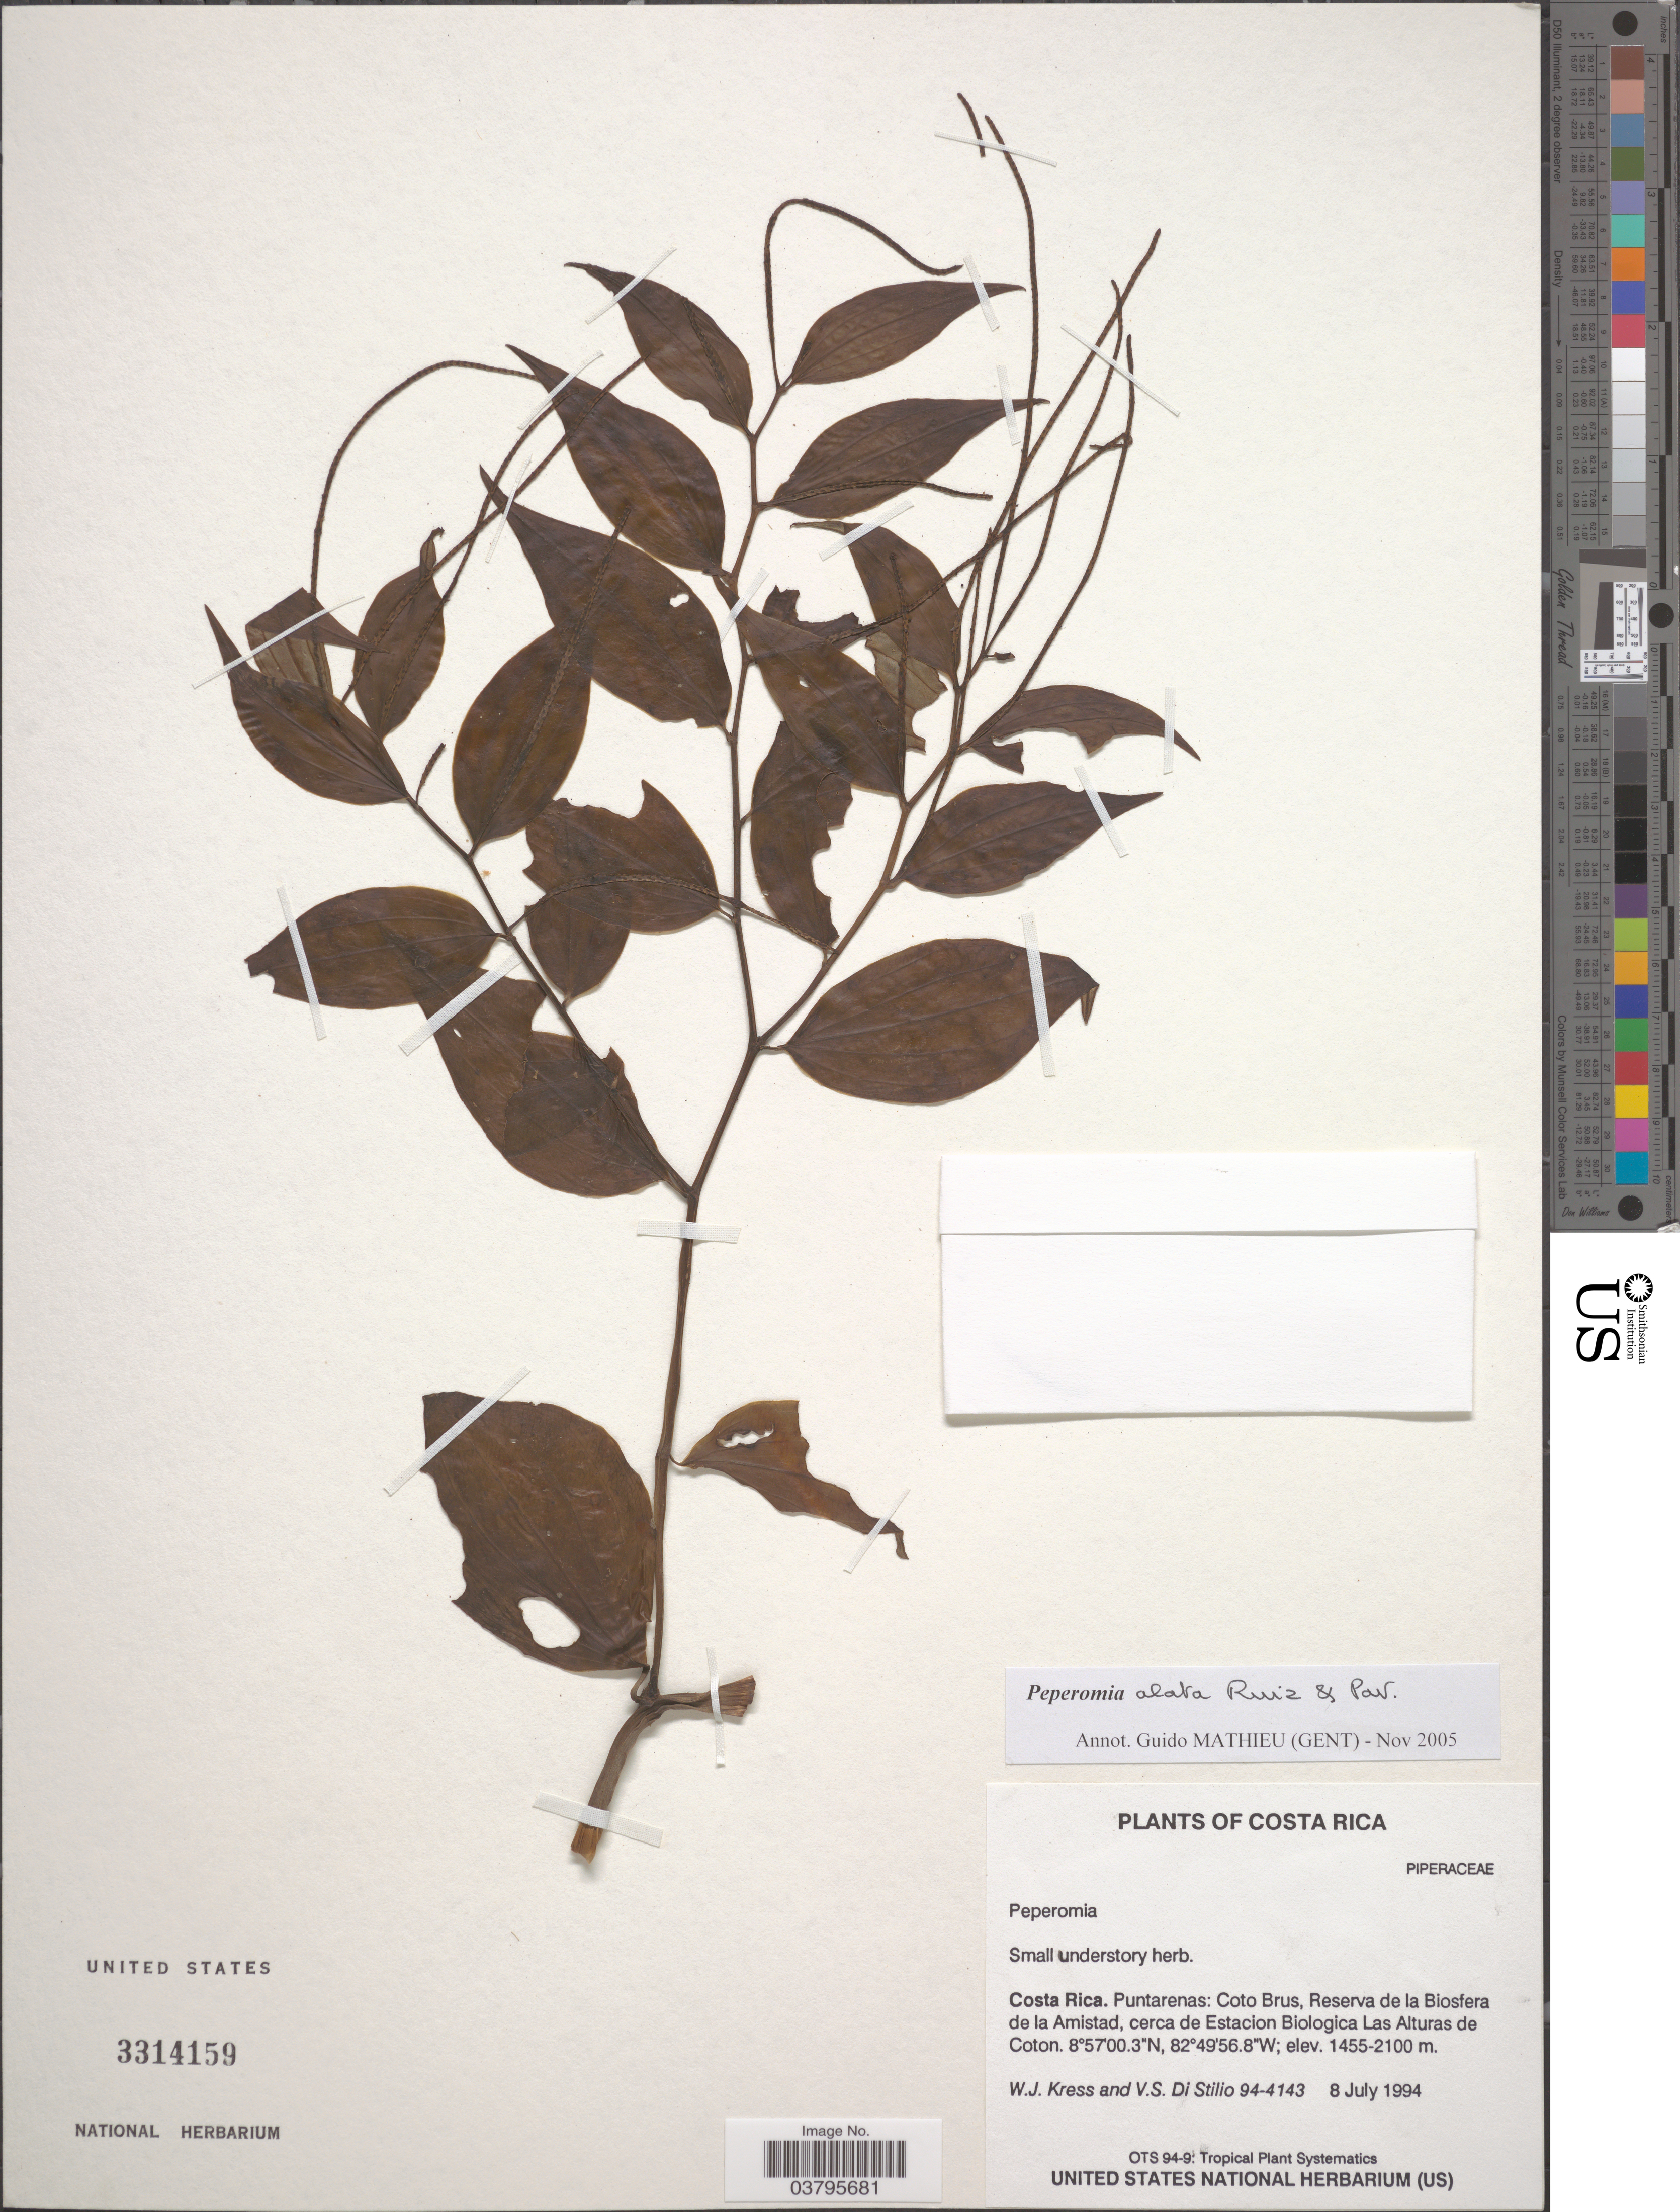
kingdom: Plantae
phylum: Tracheophyta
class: Magnoliopsida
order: Piperales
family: Piperaceae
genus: Peperomia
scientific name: Peperomia elata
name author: C. DC.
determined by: Jiménez, José Estaban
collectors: W. J. Kress & V. Di Stilio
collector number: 94-4143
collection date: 1994-07-08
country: Costa Rica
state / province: Puntarenas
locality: Coto Brus, Reserva de la Biosfera de la Amistad, cerca de Estacion Biologica Las Alturas de Coton.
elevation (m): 1455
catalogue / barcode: US 3314159